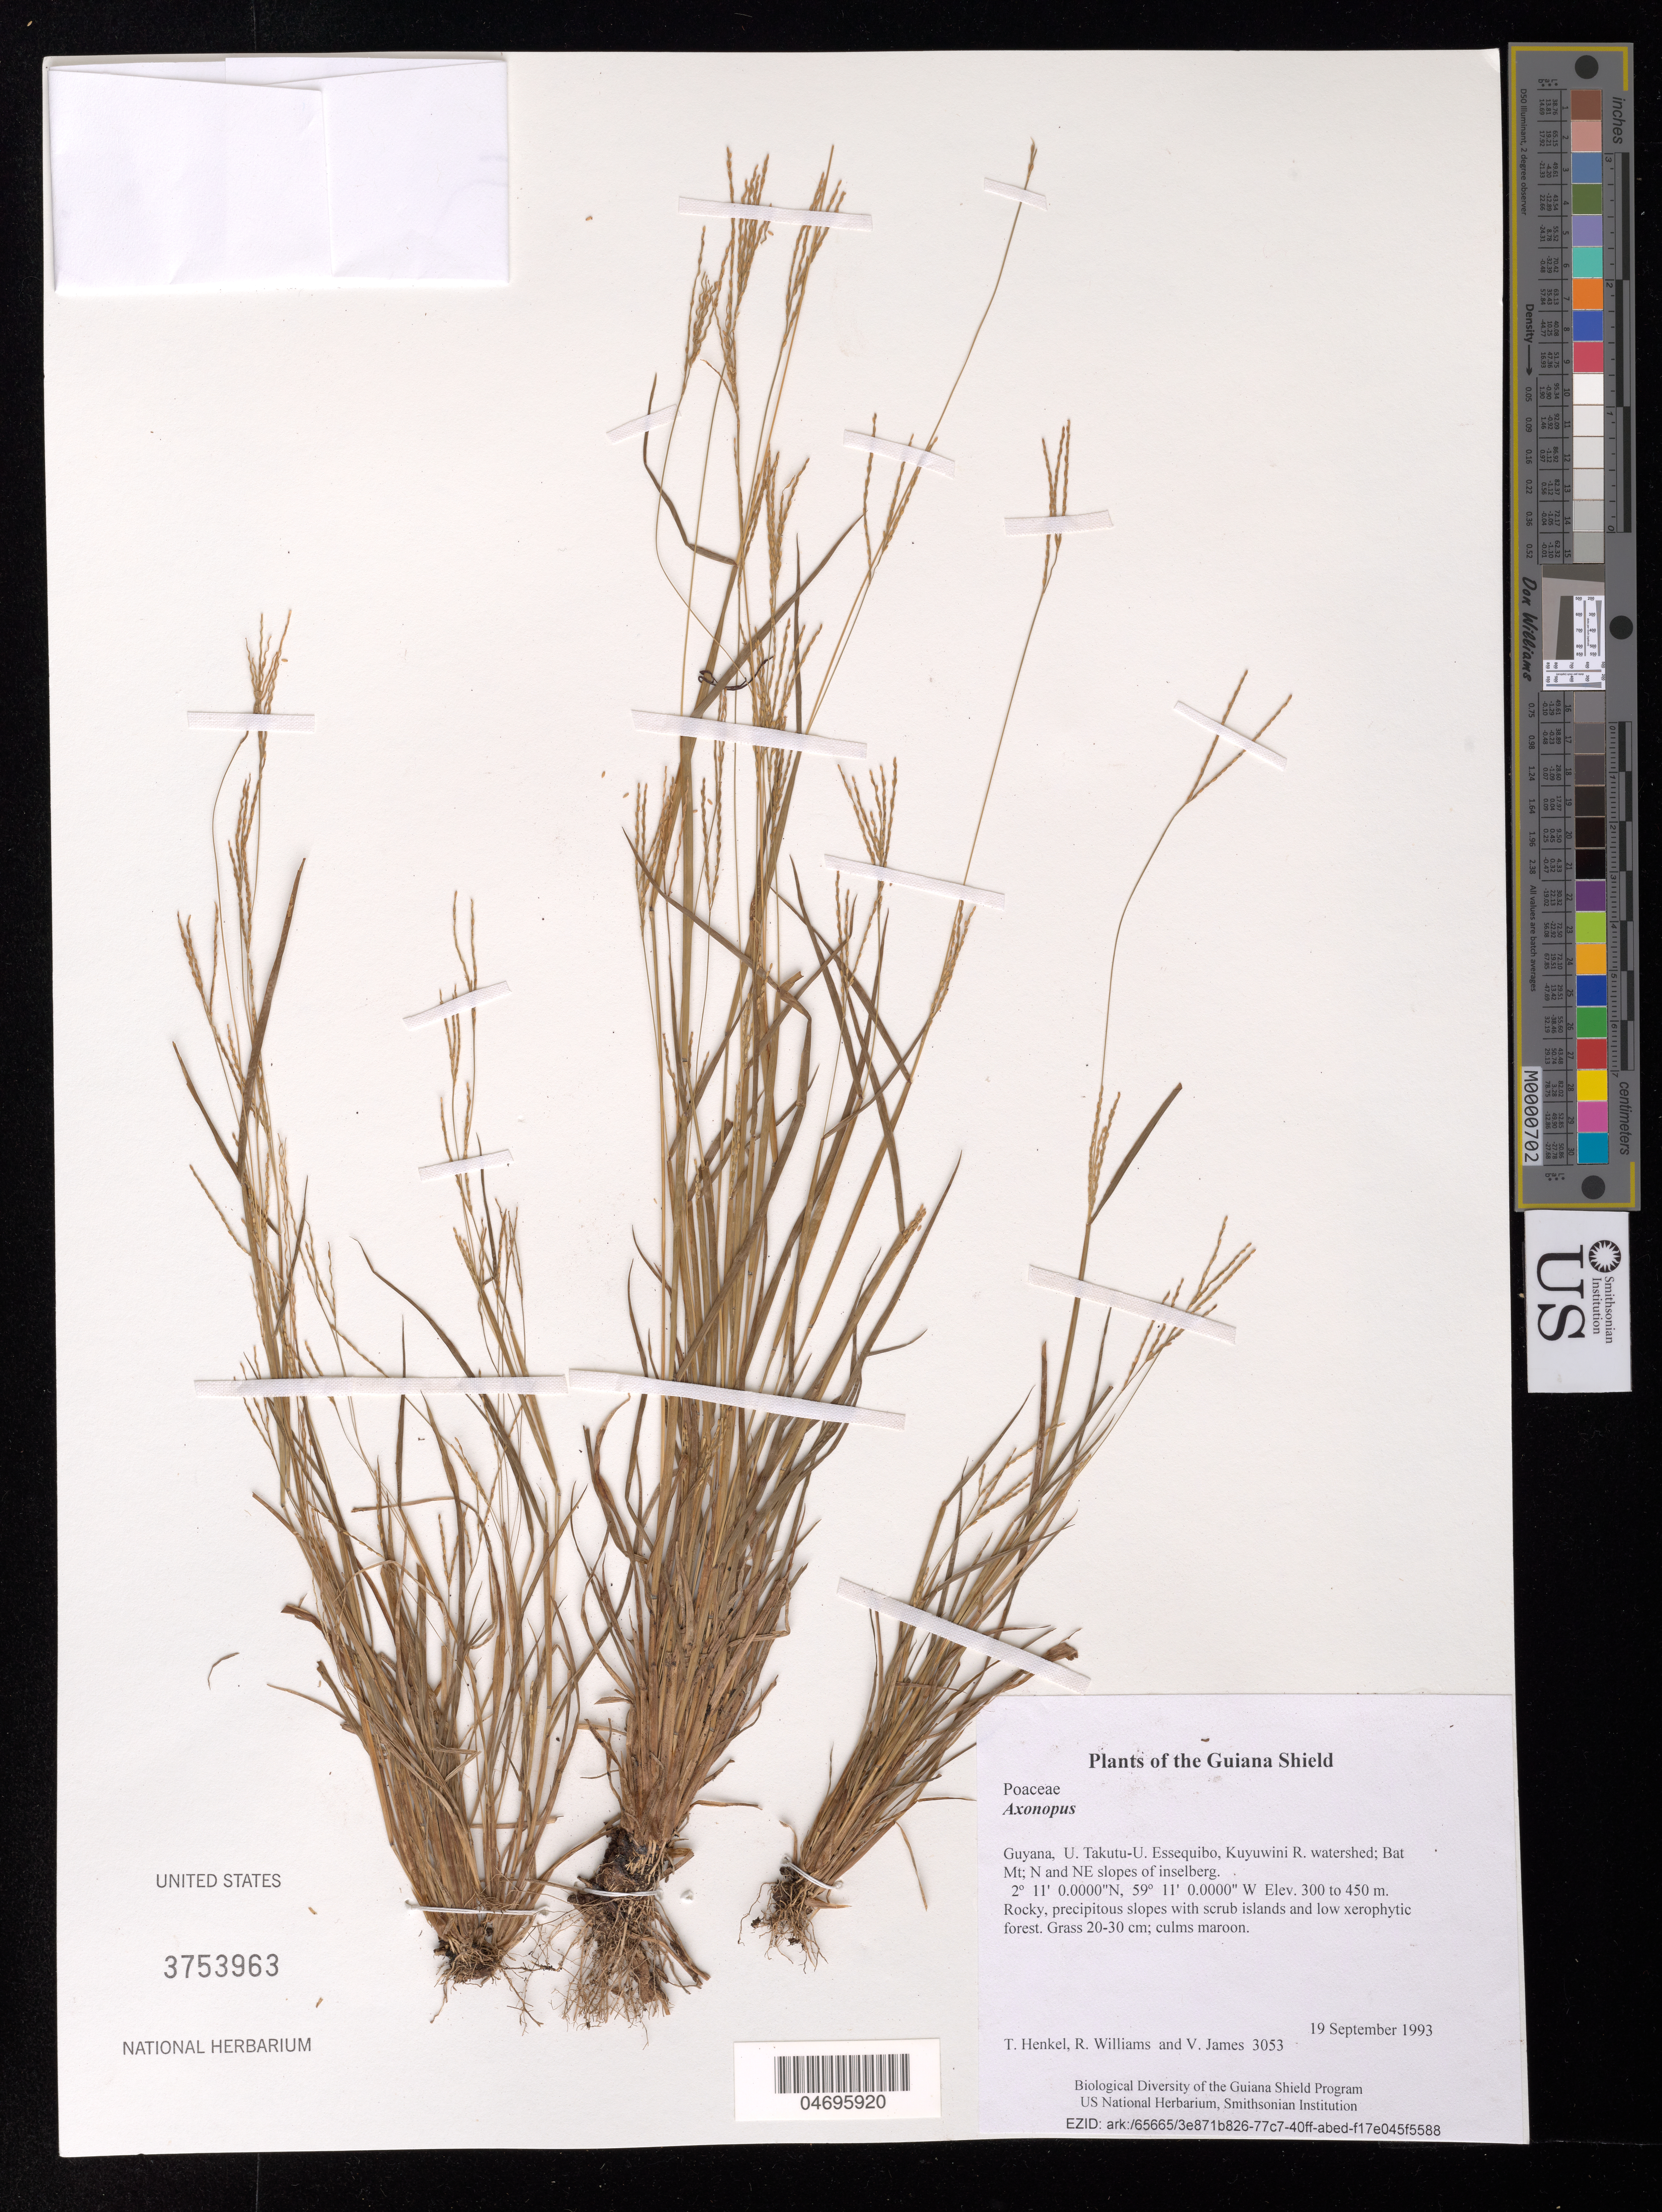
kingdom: Plantae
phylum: Tracheophyta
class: Liliopsida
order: Poales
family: Poaceae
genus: Axonopus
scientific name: Axonopus sp.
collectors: T. Henkel, R. Williams & V. James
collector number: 3053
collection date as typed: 19 September 1993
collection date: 1993-09-19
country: Guyana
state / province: U. Takutu-U. Essequibo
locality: Kuyuwini R. watershed; Bat Mt; N and NE slopes of inselberg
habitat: Rocky, precipitous slopes with scrub islands and low xerophytic forest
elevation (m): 300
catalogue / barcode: US 3753963